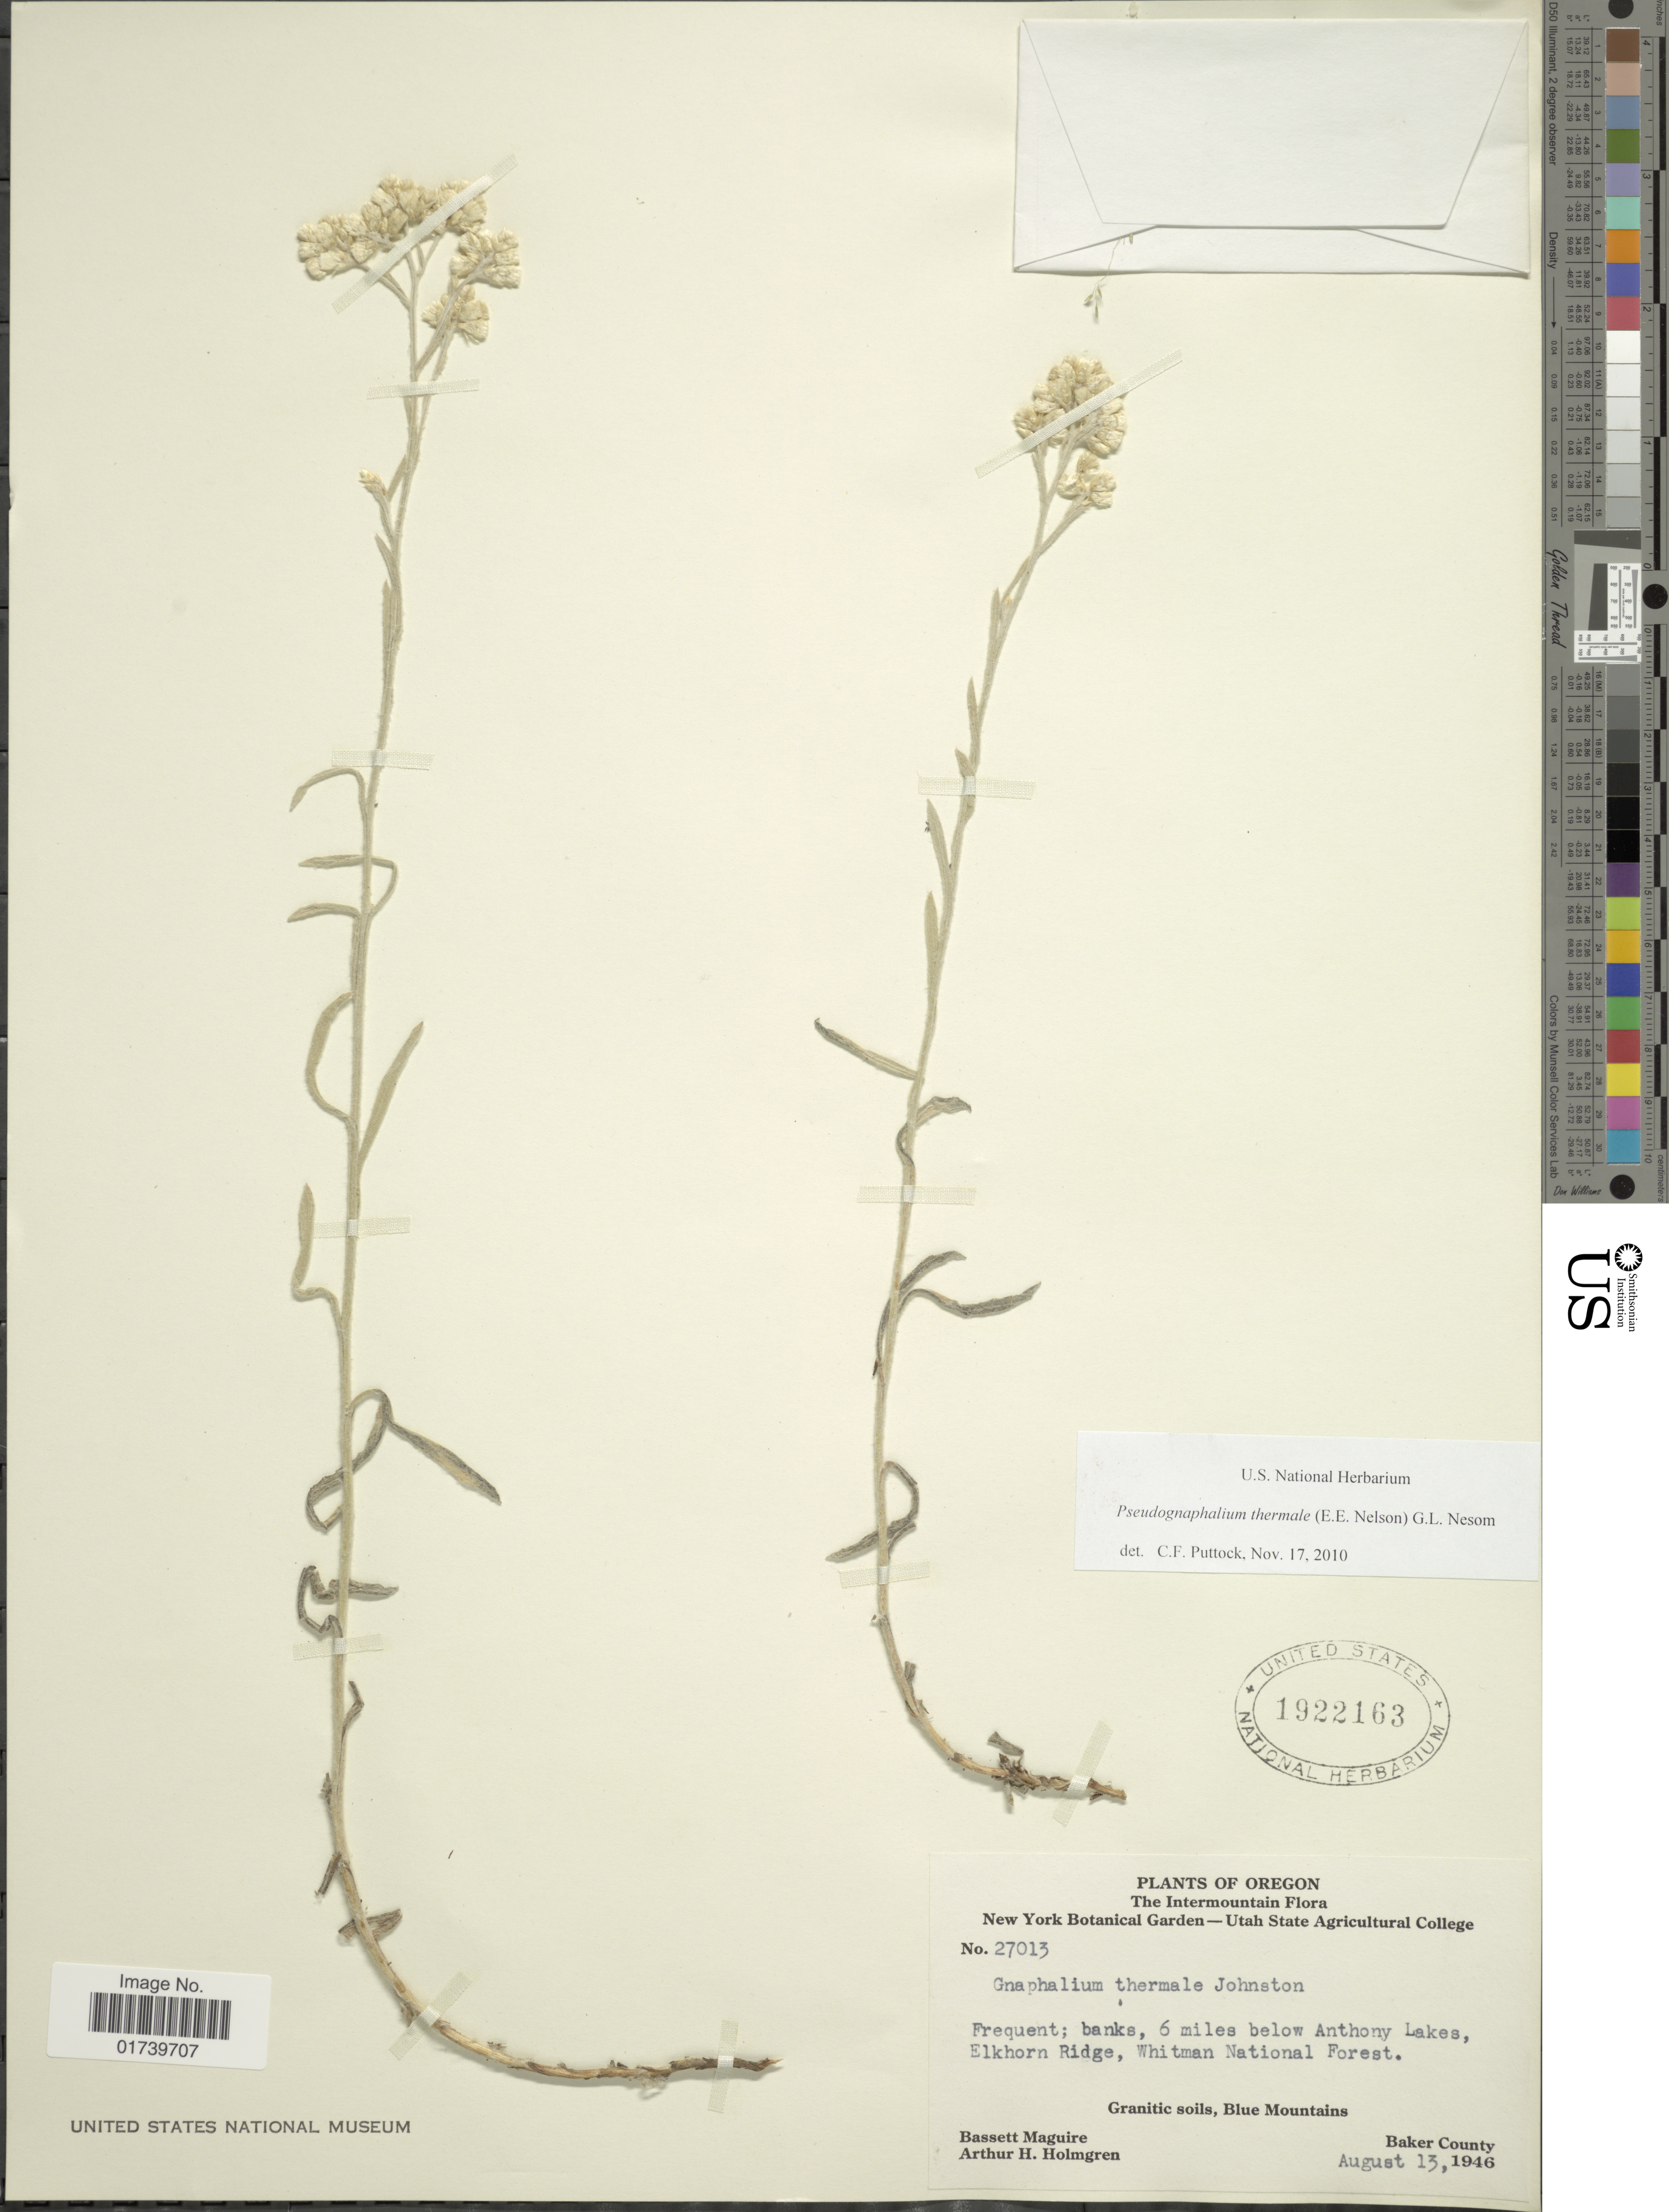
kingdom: Plantae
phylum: Tracheophyta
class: Magnoliopsida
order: Asterales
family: Asteraceae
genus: Pseudognaphalium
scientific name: Pseudognaphalium thermale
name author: (E.E. Nelson) G.L. Nesom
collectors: B. Maguire & A. H. Holmgren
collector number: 27013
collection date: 1946-08-13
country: United States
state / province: Oregon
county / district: Baker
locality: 6 miles below Anthony Lakes, Elkhorn Ridge, Whitman National Forest. Blue Mountains. baker County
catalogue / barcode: US 1922163